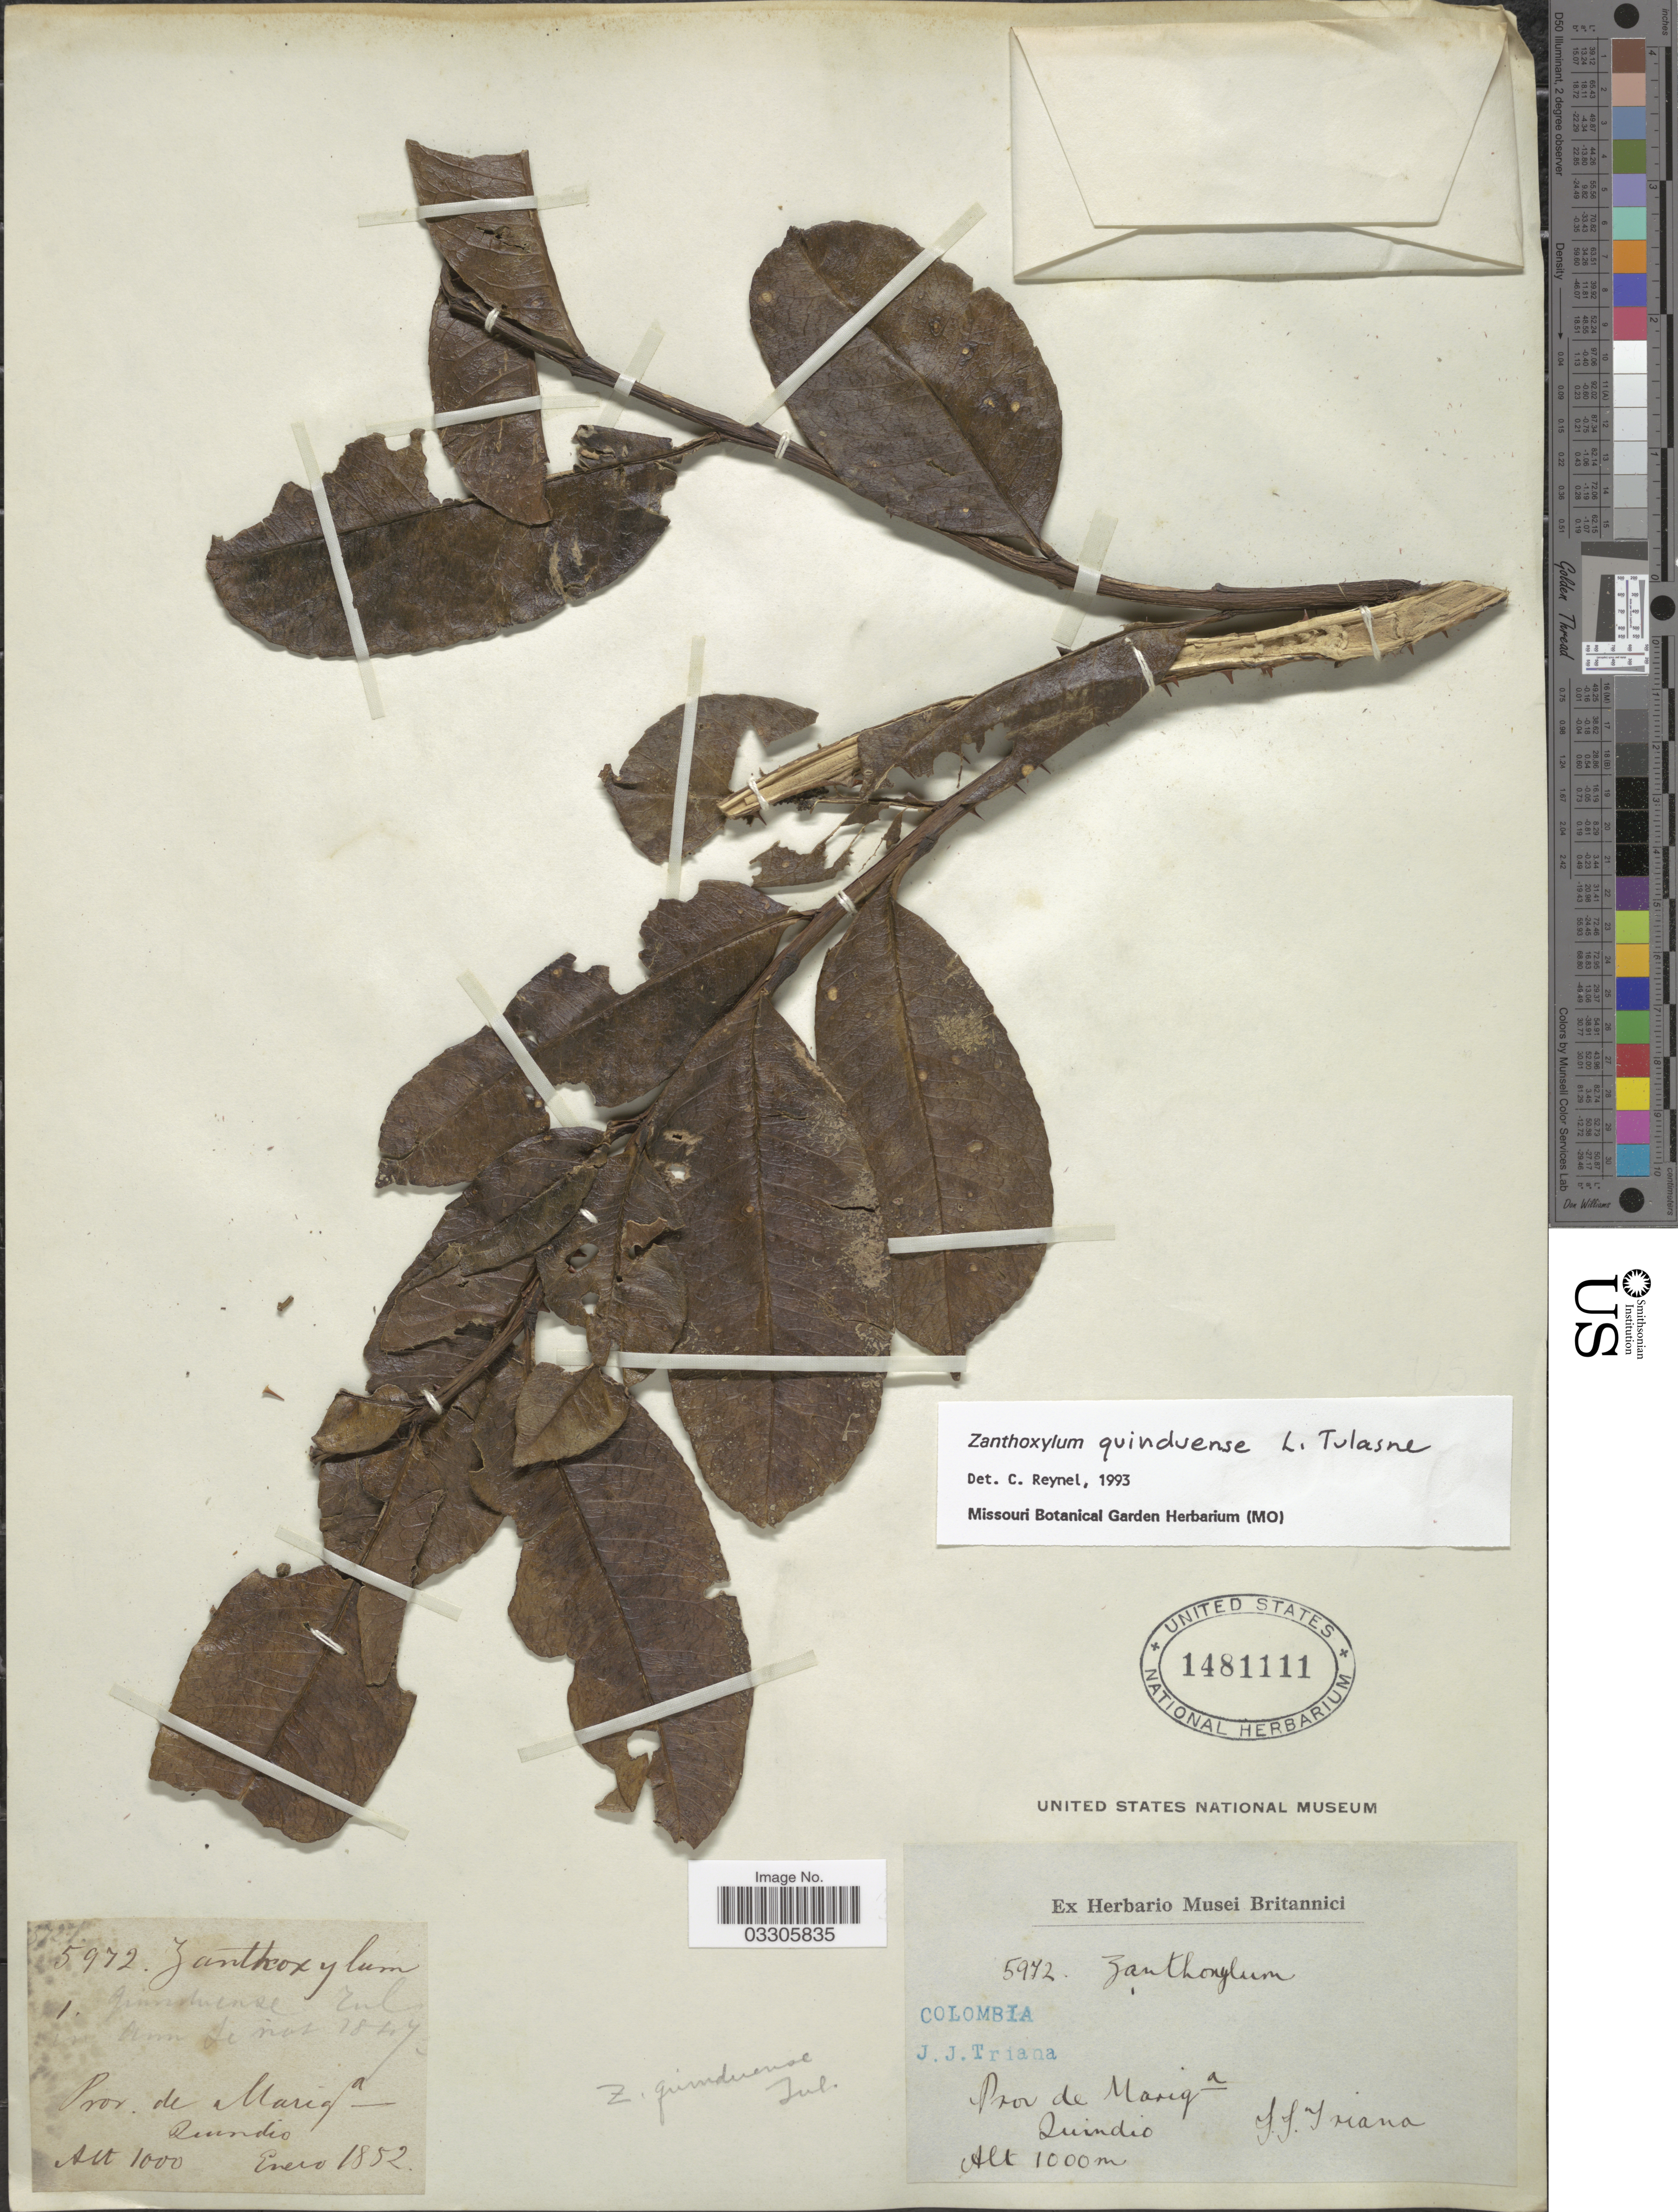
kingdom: Plantae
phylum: Tracheophyta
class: Magnoliopsida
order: Sapindales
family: Rutaceae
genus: Zanthoxylum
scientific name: Zanthoxylum quinduense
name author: Tul.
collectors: J. J. Triana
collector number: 5972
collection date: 1852-01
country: Colombia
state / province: Quindío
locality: Prov. de Mariqª.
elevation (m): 1000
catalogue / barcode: US 1481111